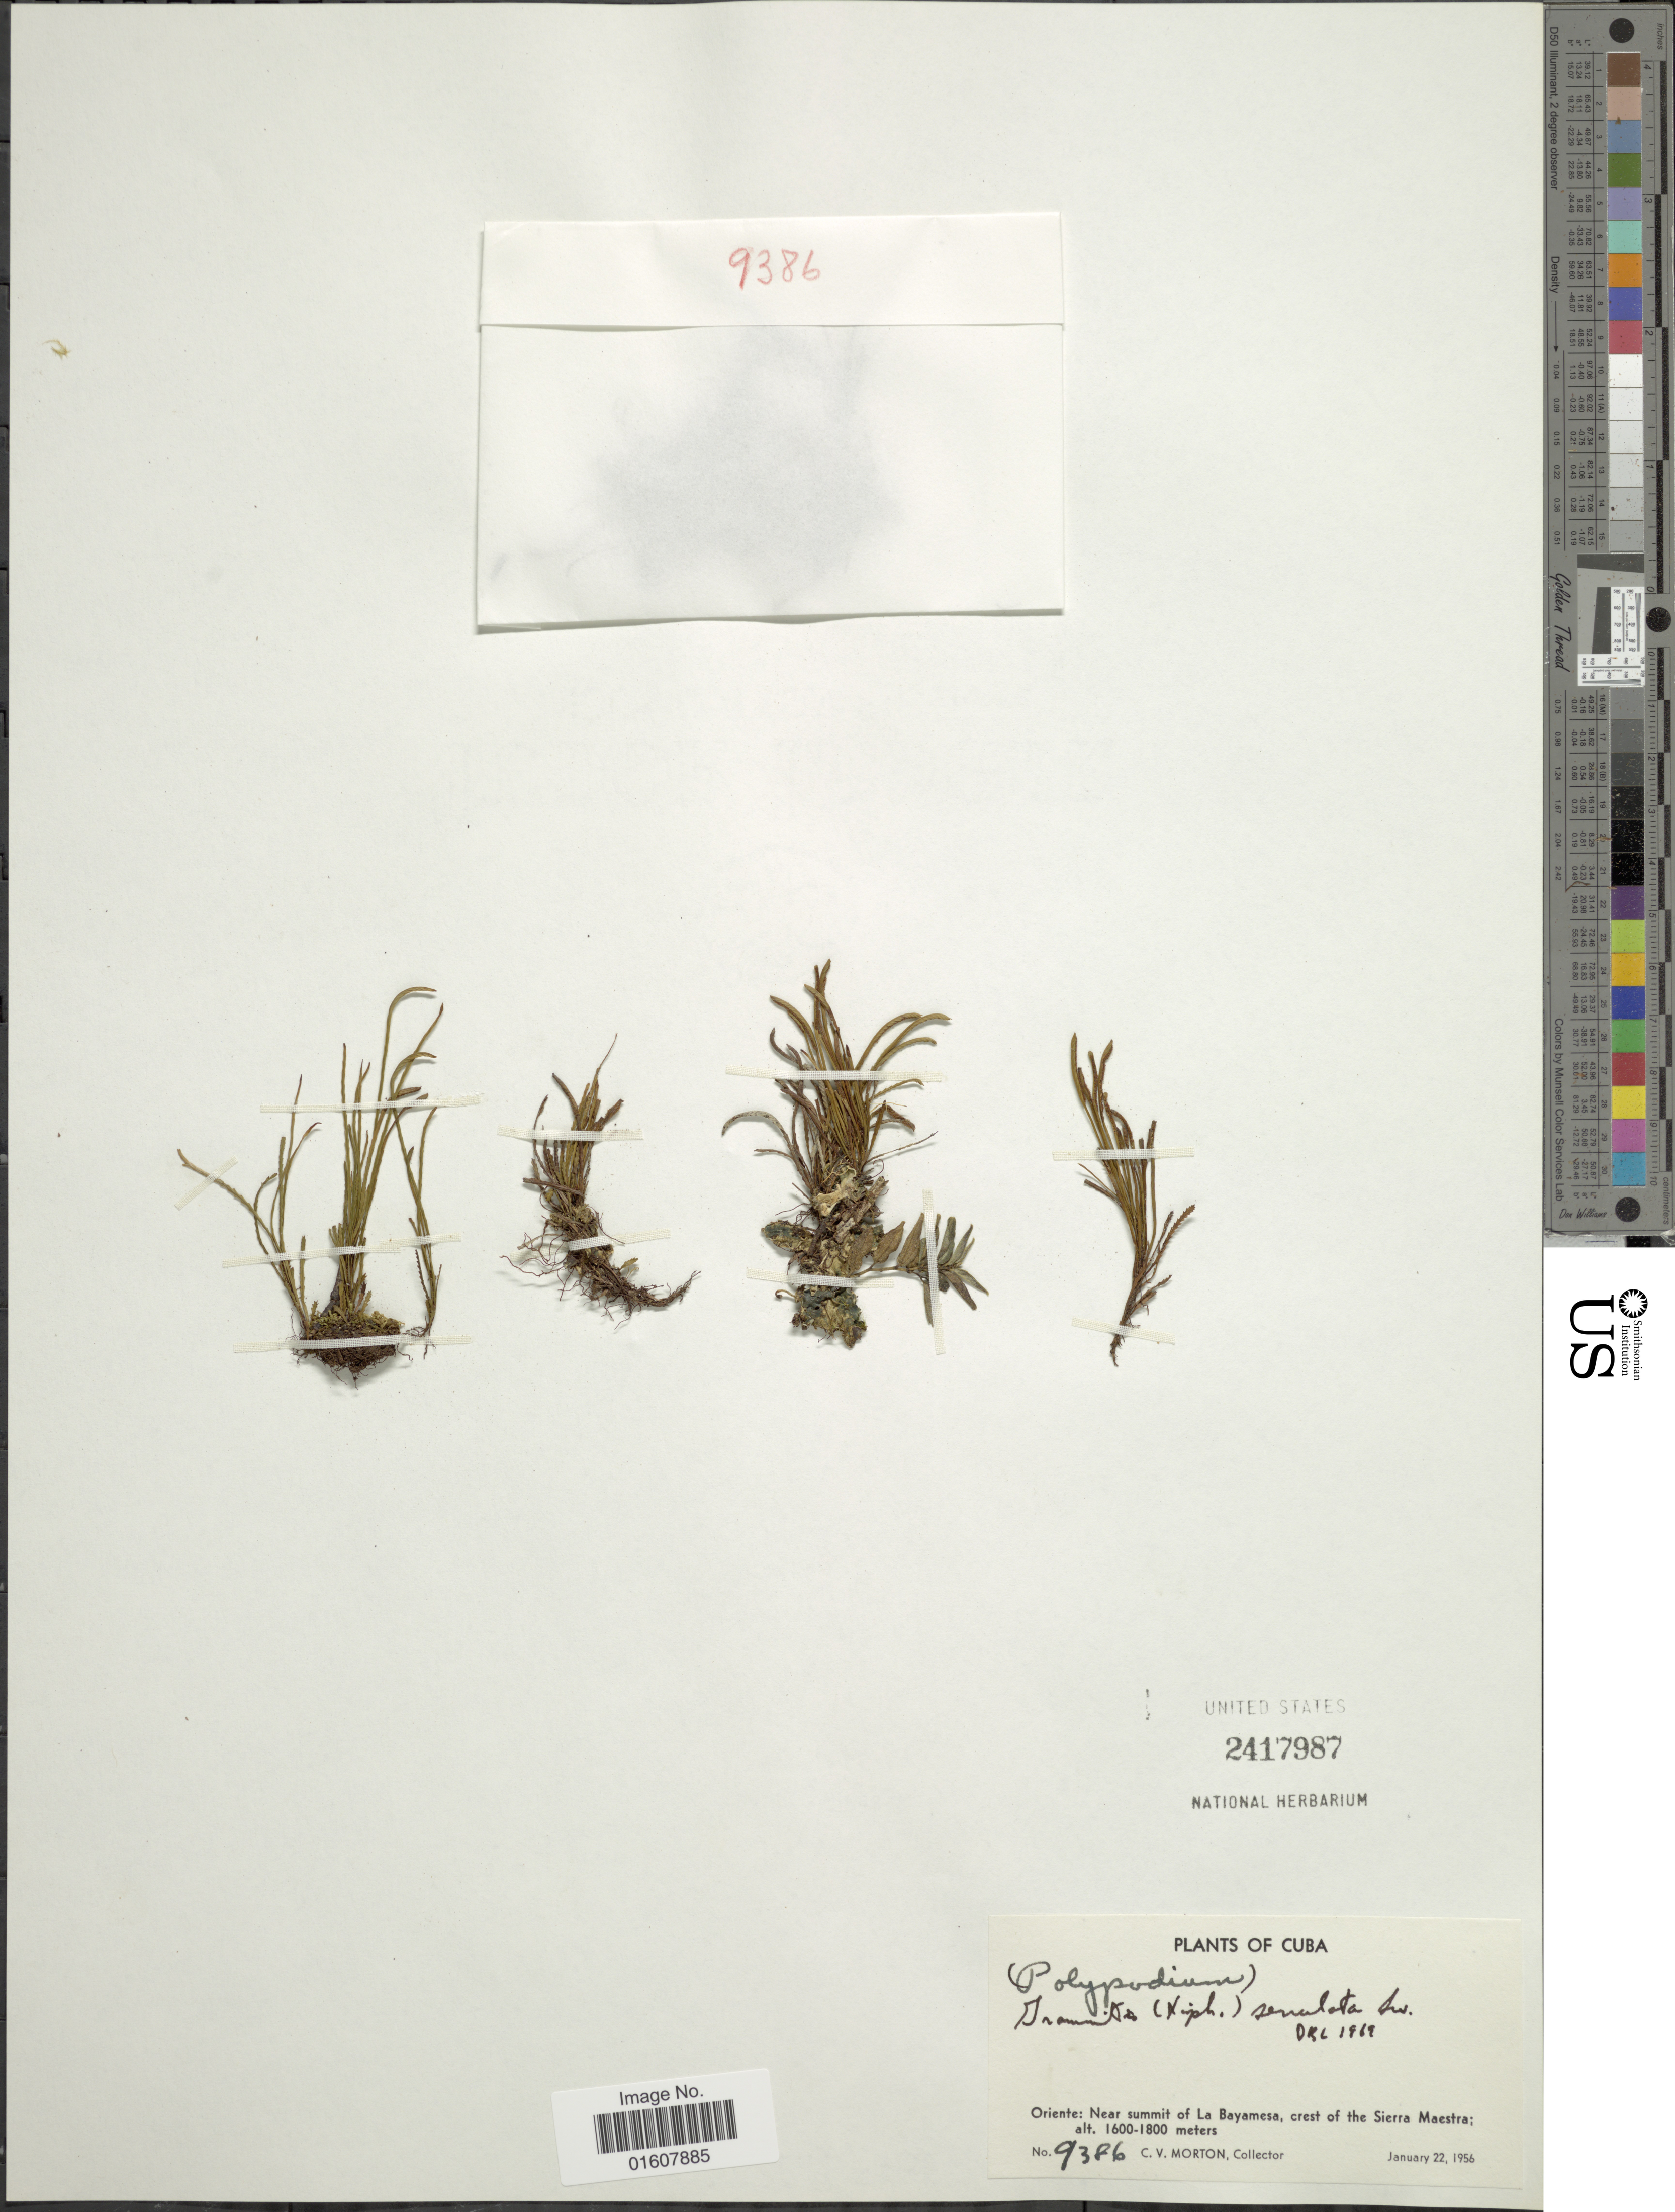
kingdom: Plantae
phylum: Tracheophyta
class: Polypodiopsida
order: Polypodiales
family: Polypodiaceae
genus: Cochlidium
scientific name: Cochlidium serrulatum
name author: (Sw.) L.E. Bishop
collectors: C. V. Morton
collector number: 9386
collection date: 1956-01-22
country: Cuba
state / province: Oriente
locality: Near summit of La Bayamesa, crest of the Sierra Maestra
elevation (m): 1600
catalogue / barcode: US 2417987